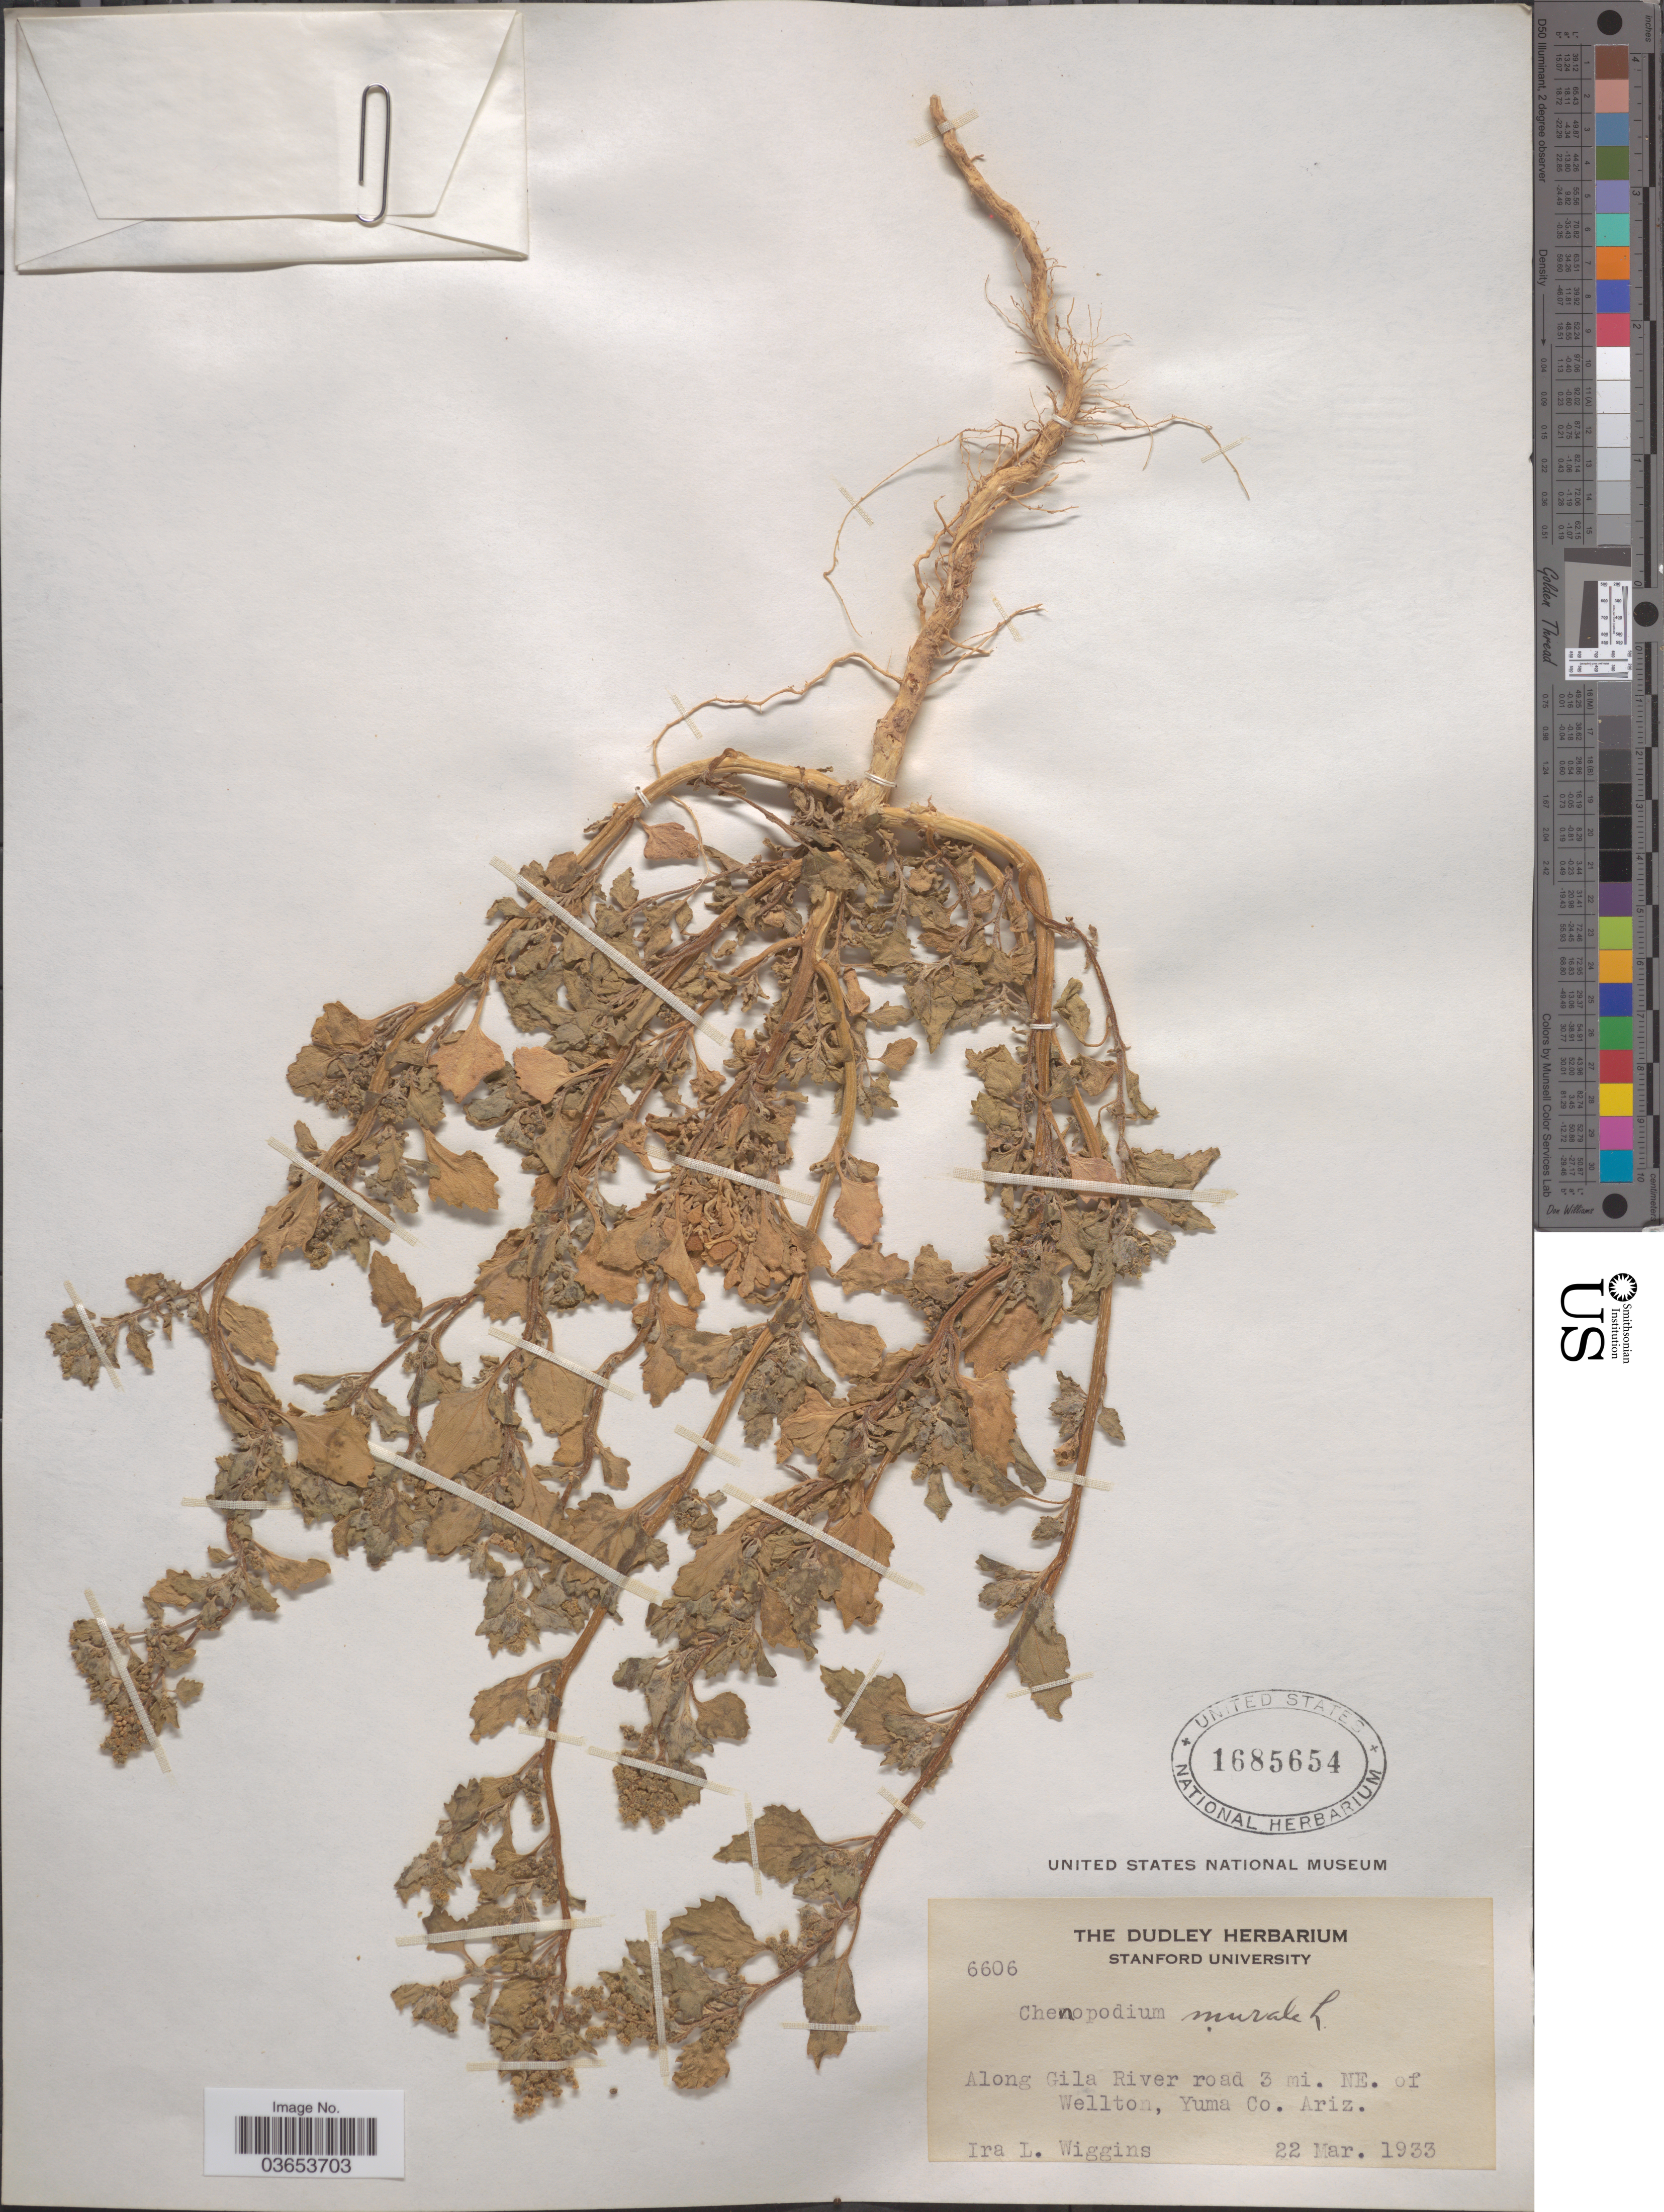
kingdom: Plantae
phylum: Tracheophyta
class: Magnoliopsida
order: Caryophyllales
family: Amaranthaceae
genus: Chenopodium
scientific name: Chenopodium murale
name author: L.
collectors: I. L. Wiggins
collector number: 6606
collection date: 1933-03-22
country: United States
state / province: Arizona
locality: Along Gila River road 3 mi. NE. of Wellton, Yuma Co.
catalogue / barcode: US 1685654